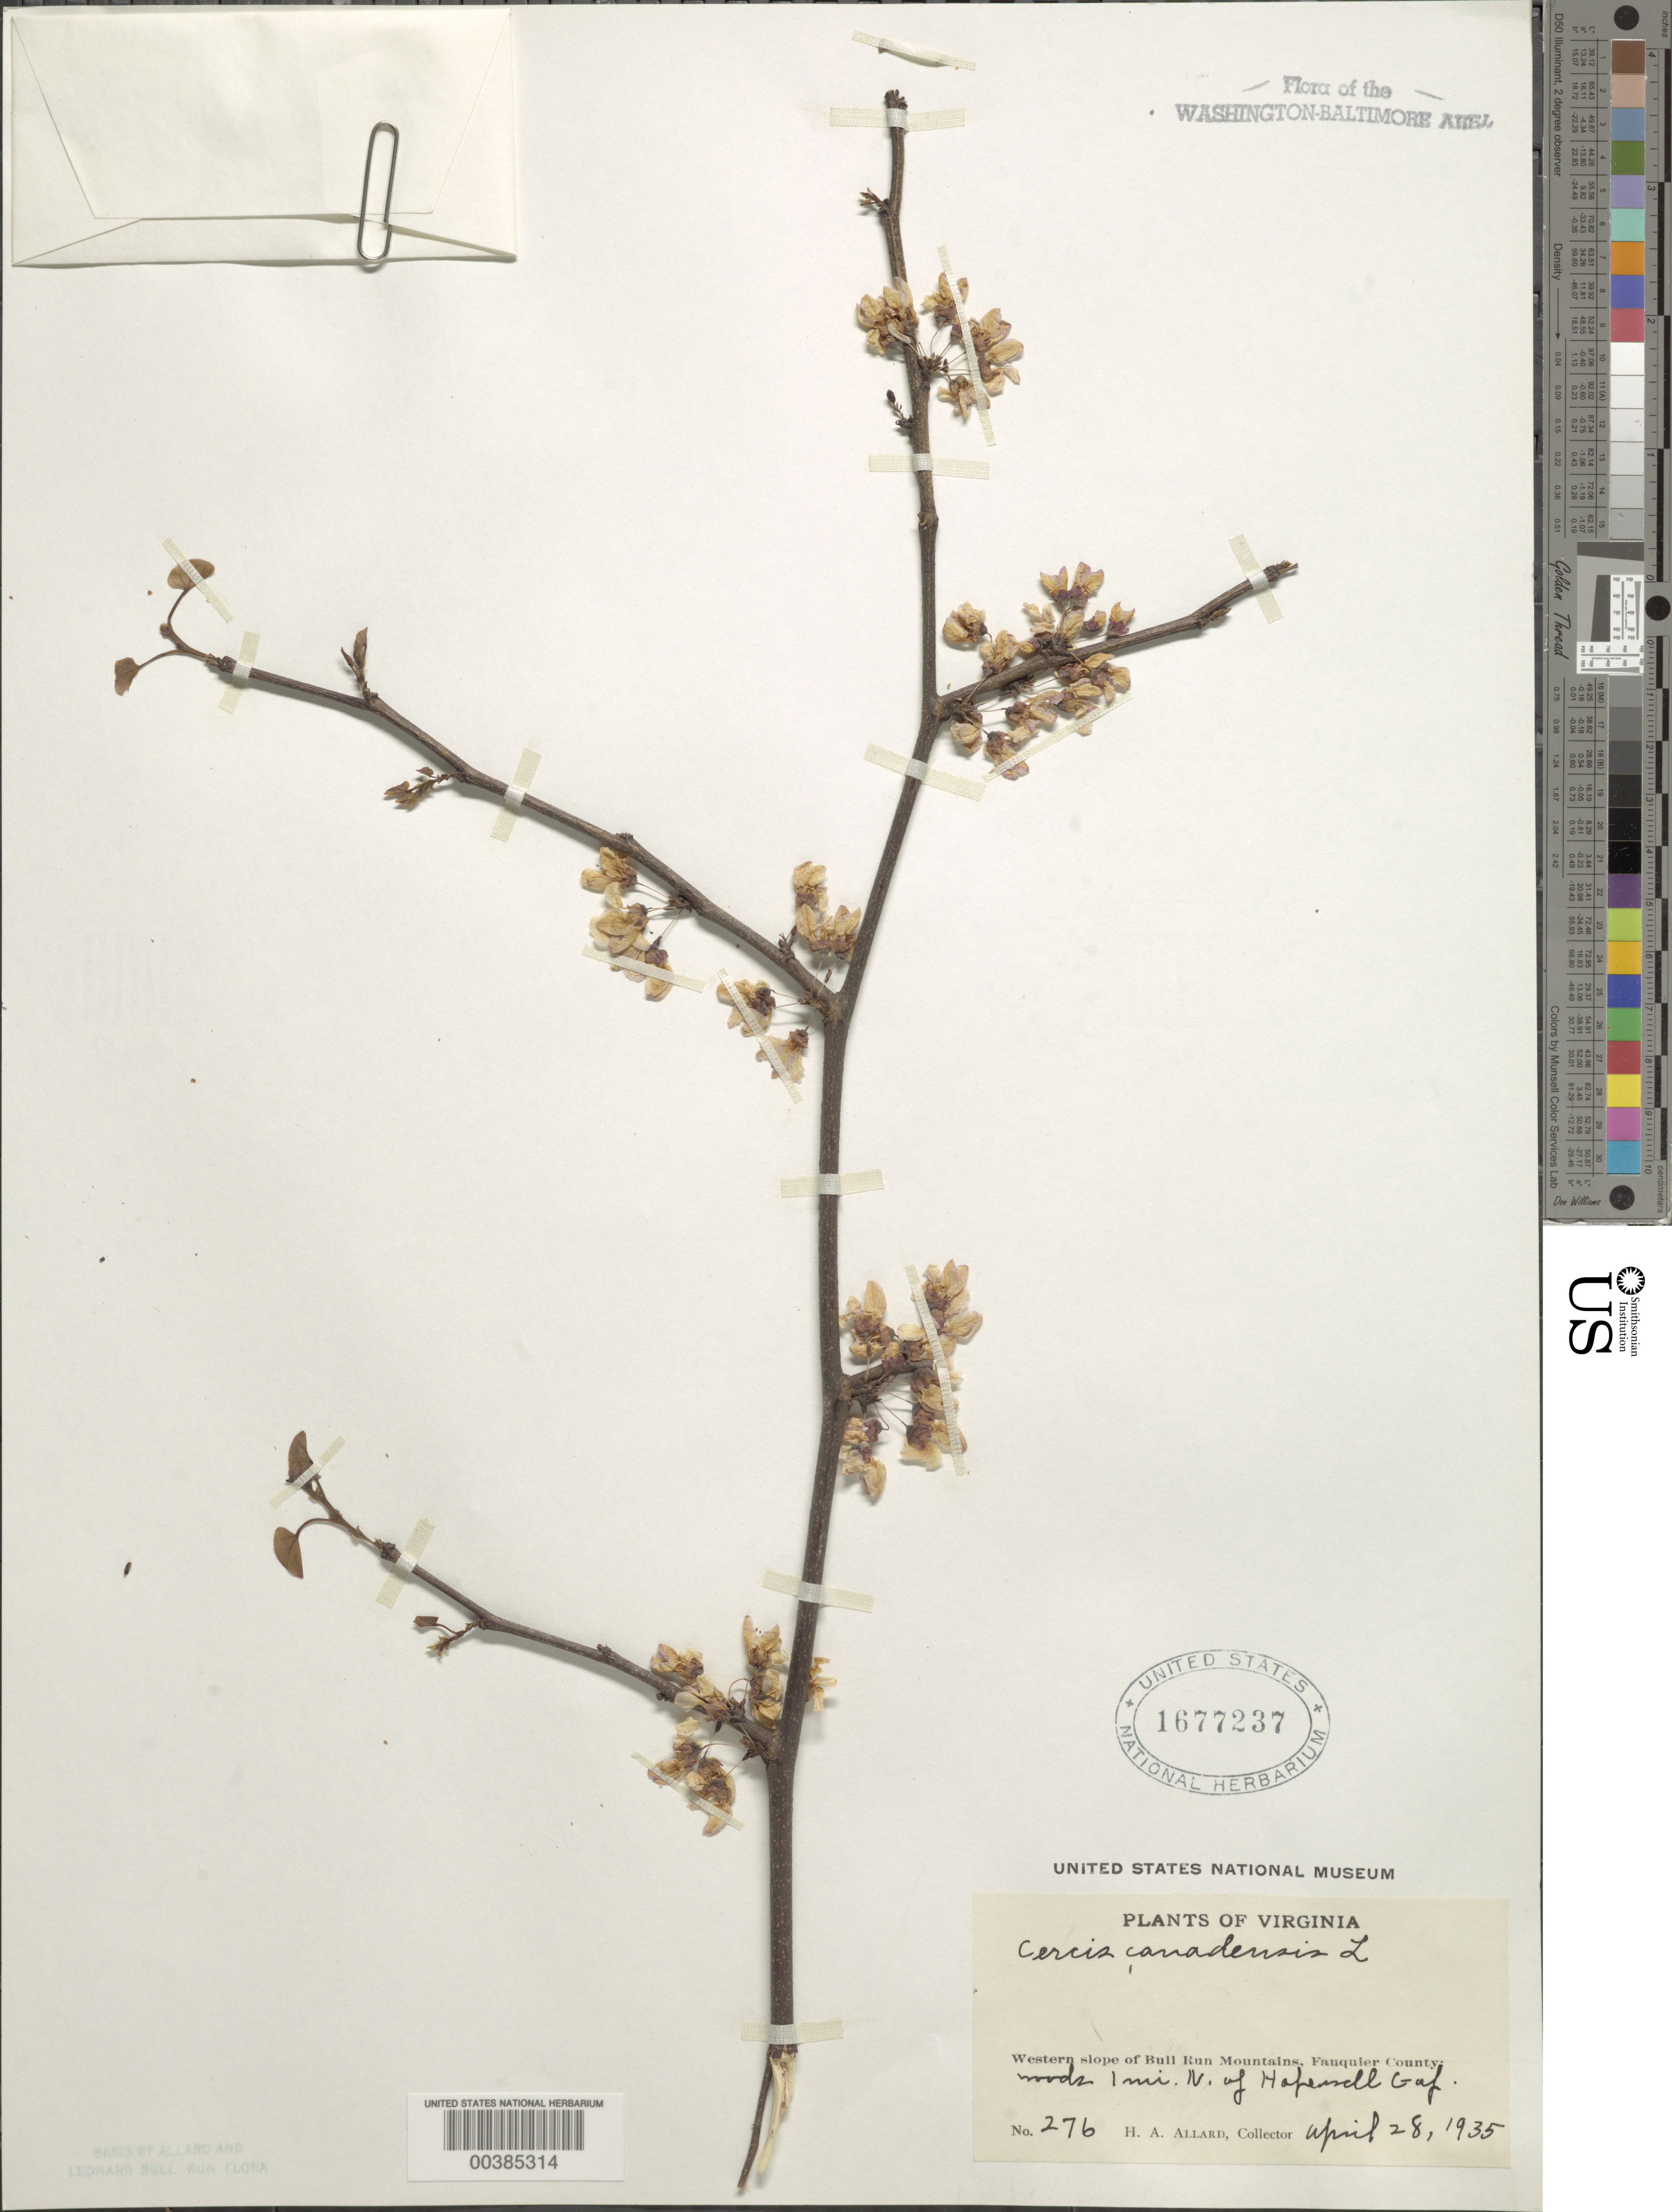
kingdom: Plantae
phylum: Tracheophyta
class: Magnoliopsida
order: Fabales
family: Fabaceae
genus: Cercis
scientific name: Cercis canadensis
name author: L.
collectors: H. A. Allard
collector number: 276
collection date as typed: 28 Apr 1935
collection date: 1935-04-28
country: United States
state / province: Virginia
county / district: Fauquier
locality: North of Hopewell Gap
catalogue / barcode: US 1677237